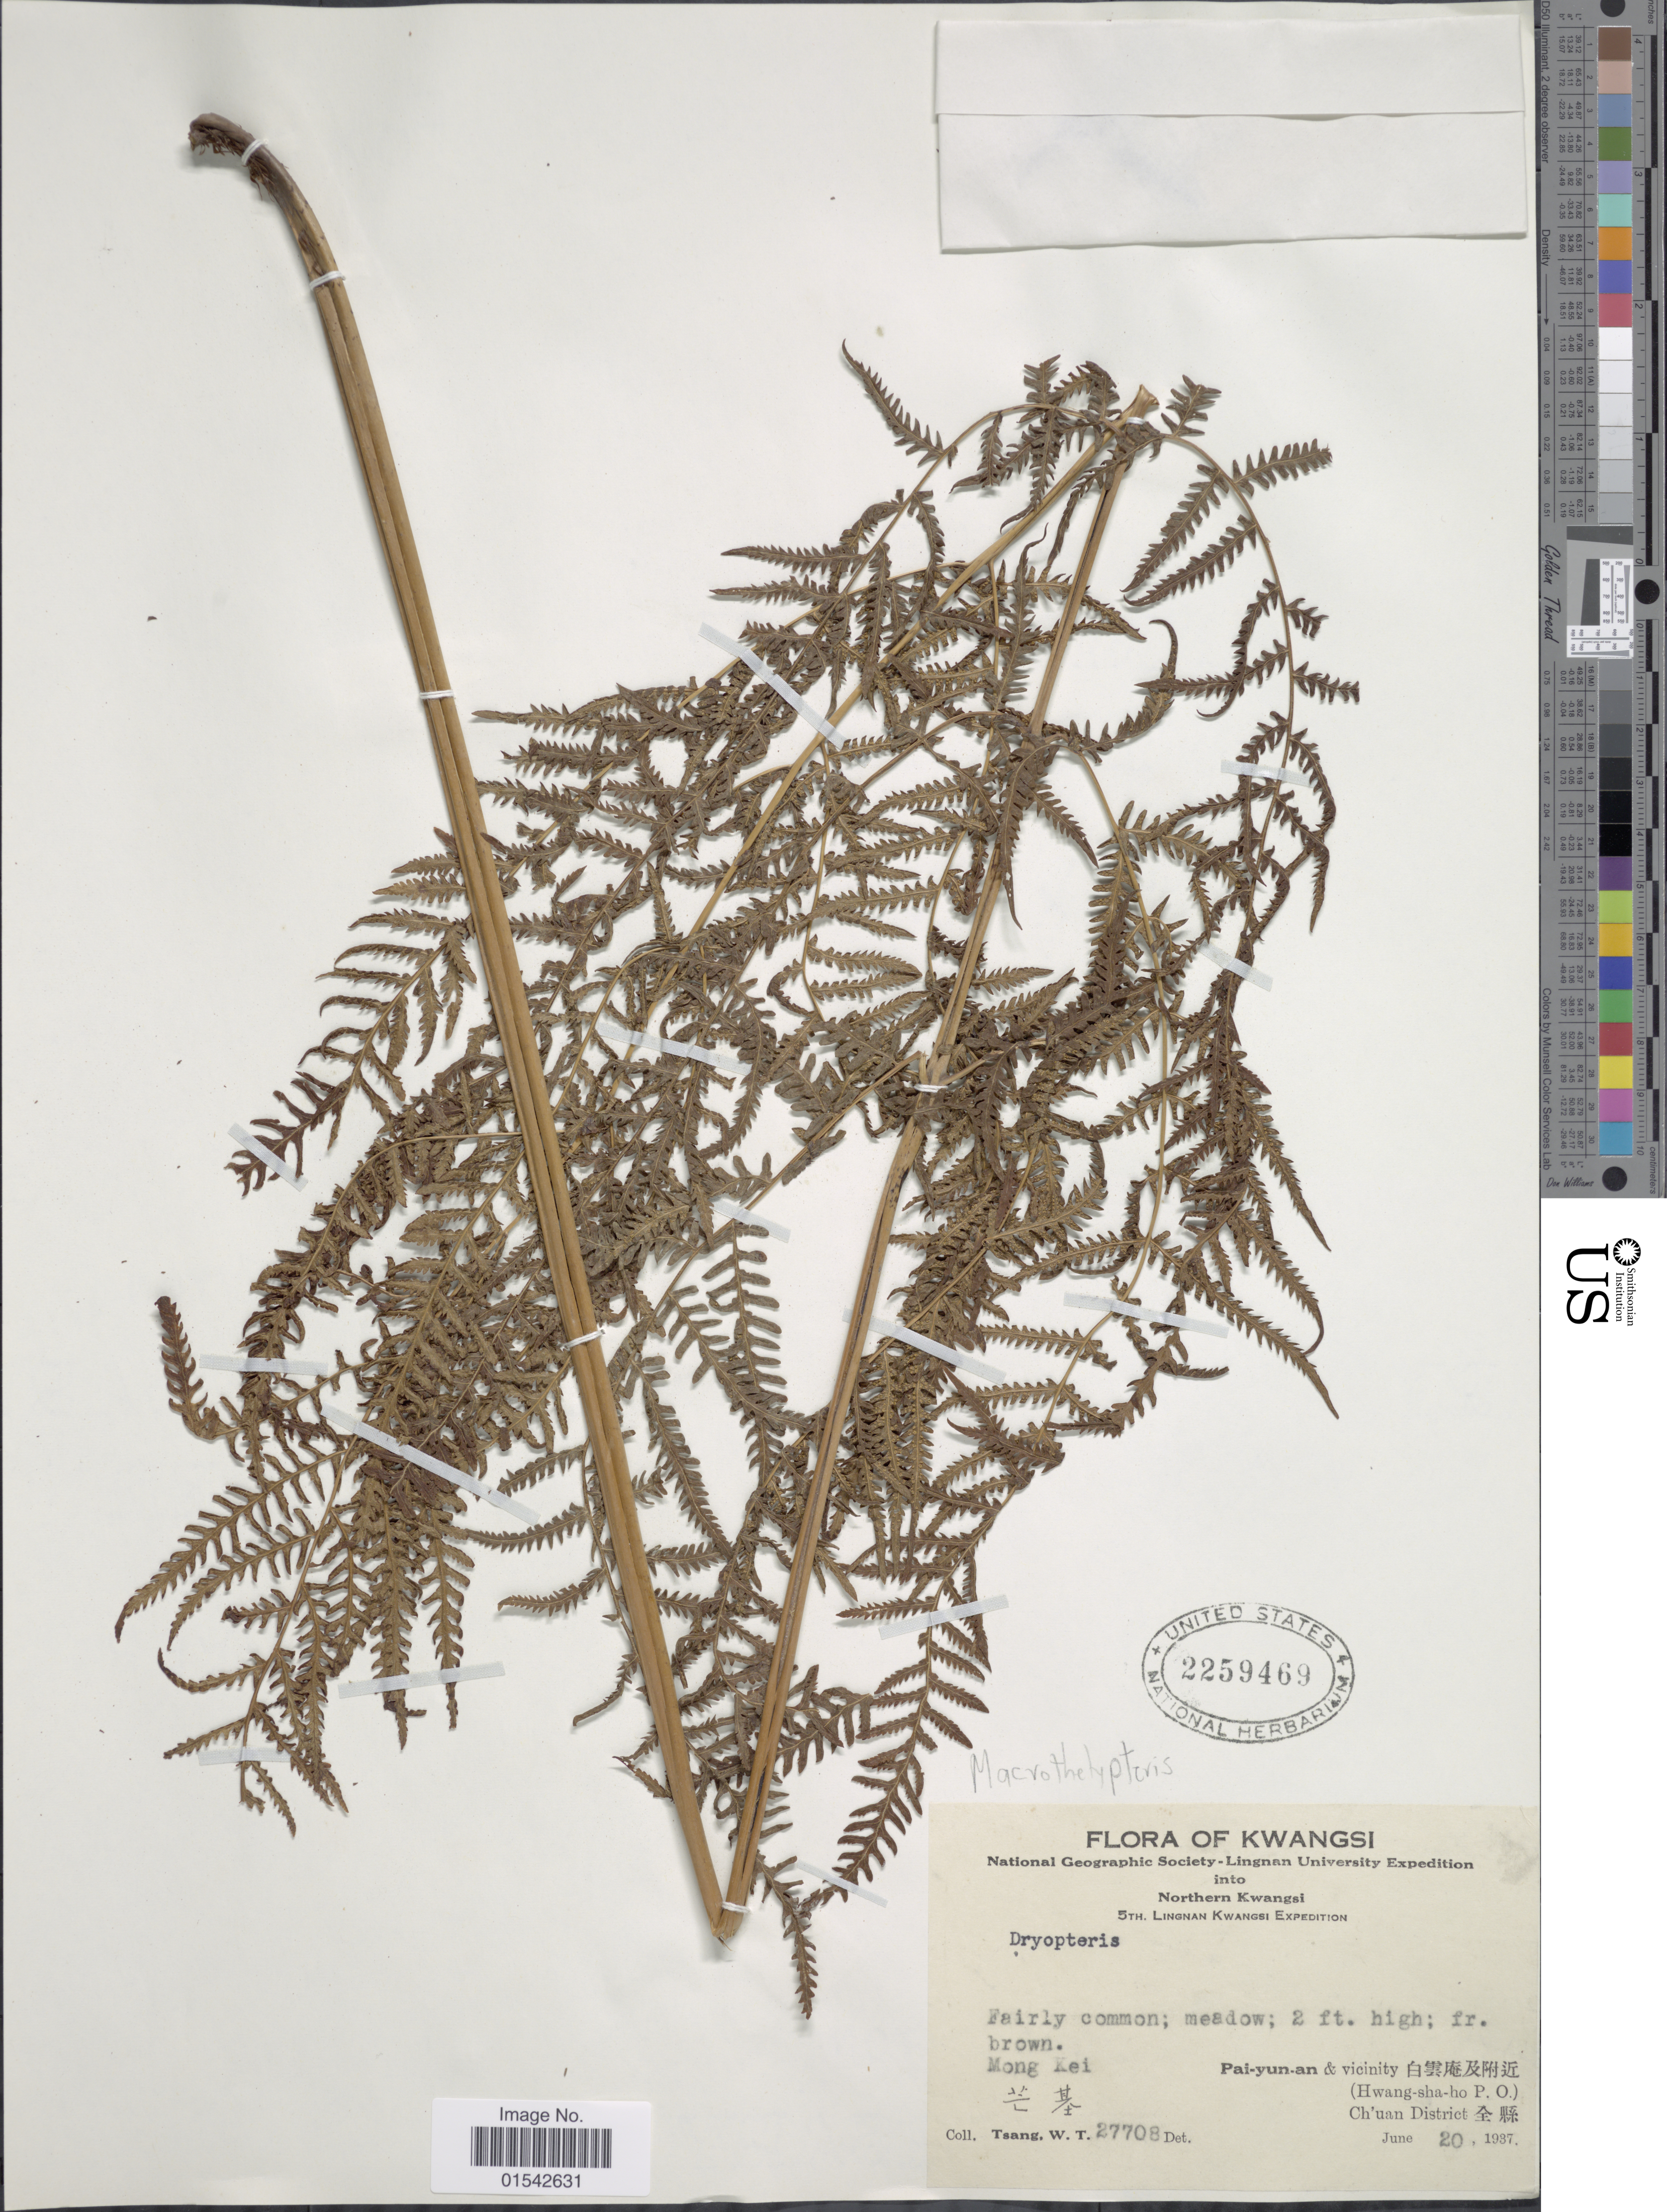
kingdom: Plantae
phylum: Tracheophyta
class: Polypodiopsida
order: Polypodiales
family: Thelypteridaceae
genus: Cyclosorus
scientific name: Cyclosorus sp.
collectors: W. T. Tsang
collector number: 27708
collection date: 1937-06-20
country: China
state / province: Guangxi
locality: Kwasi,Mong Kei, Pai-yun-an & vicinity, (Hwang-sha-ho P.O.), Ch'uan District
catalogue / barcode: US 2259469